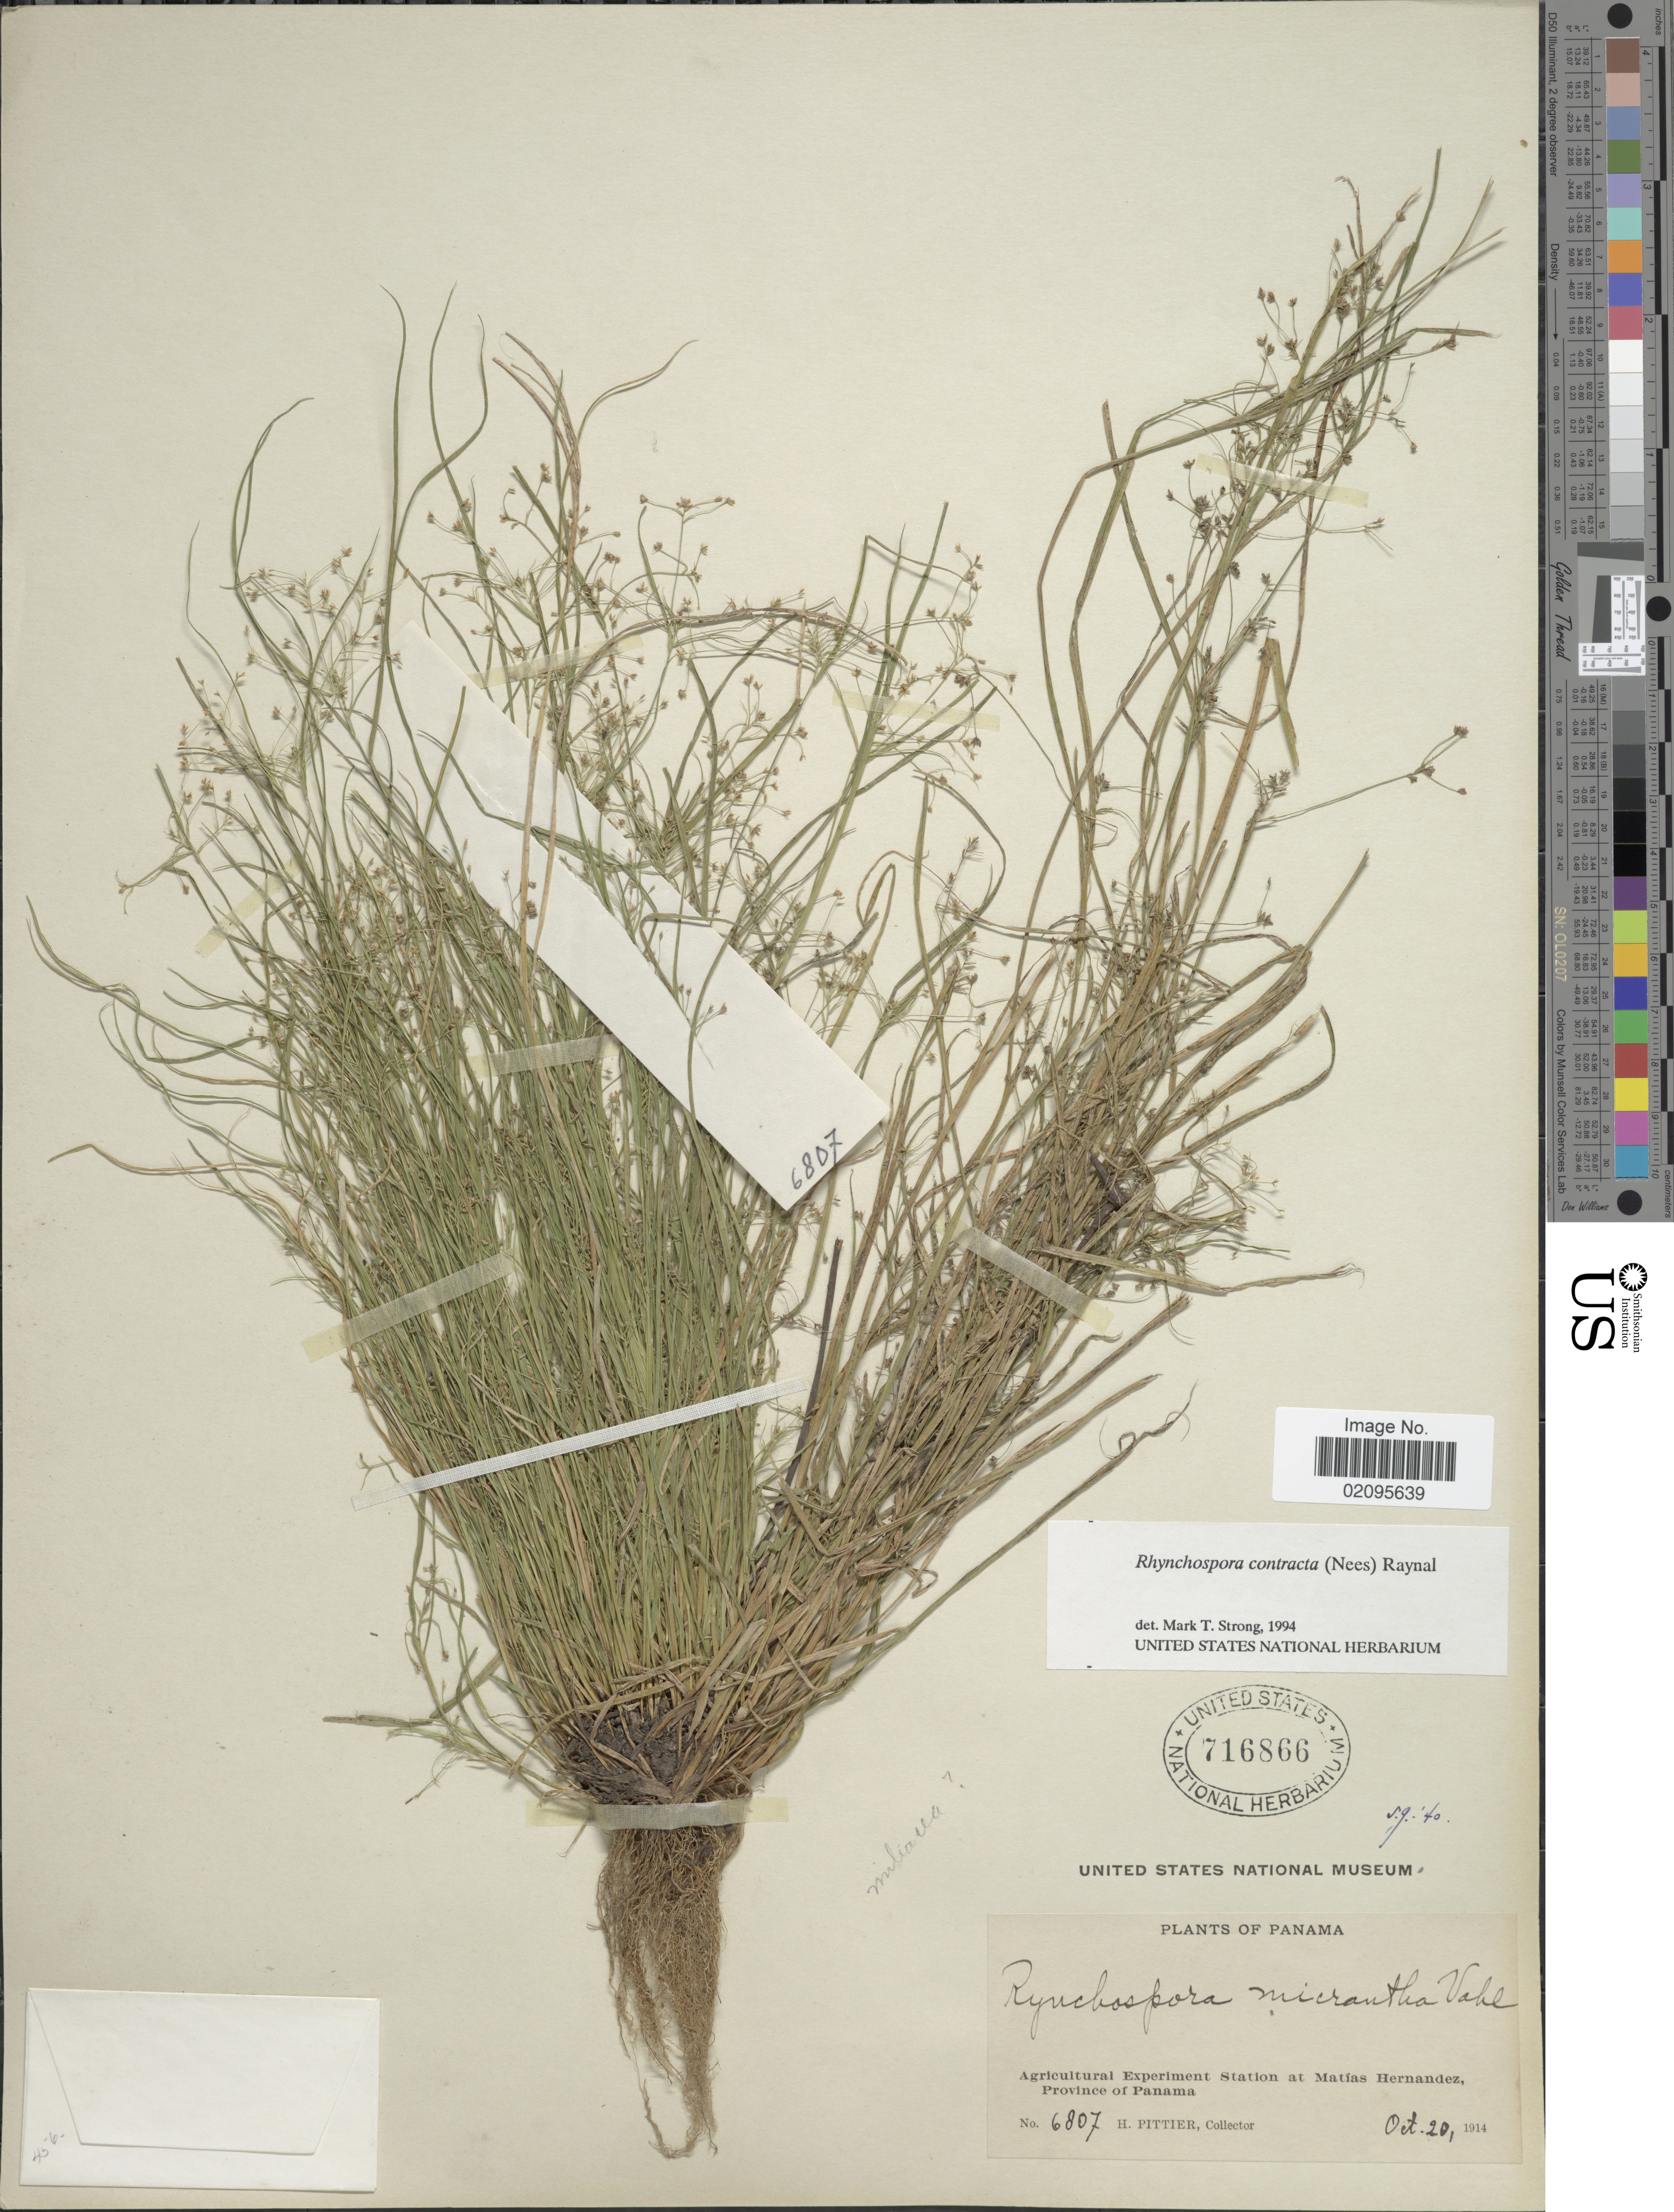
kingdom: Plantae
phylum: Tracheophyta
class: Liliopsida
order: Poales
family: Cyperaceae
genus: Rhynchospora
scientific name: Rhynchospora contracta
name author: (Nees) J. Raynal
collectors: H. F. Pittier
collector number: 6807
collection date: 1914-10-20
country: Panama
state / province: Panamá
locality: Agricultural Experiment Station at Matias Hernandez.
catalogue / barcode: US 716866